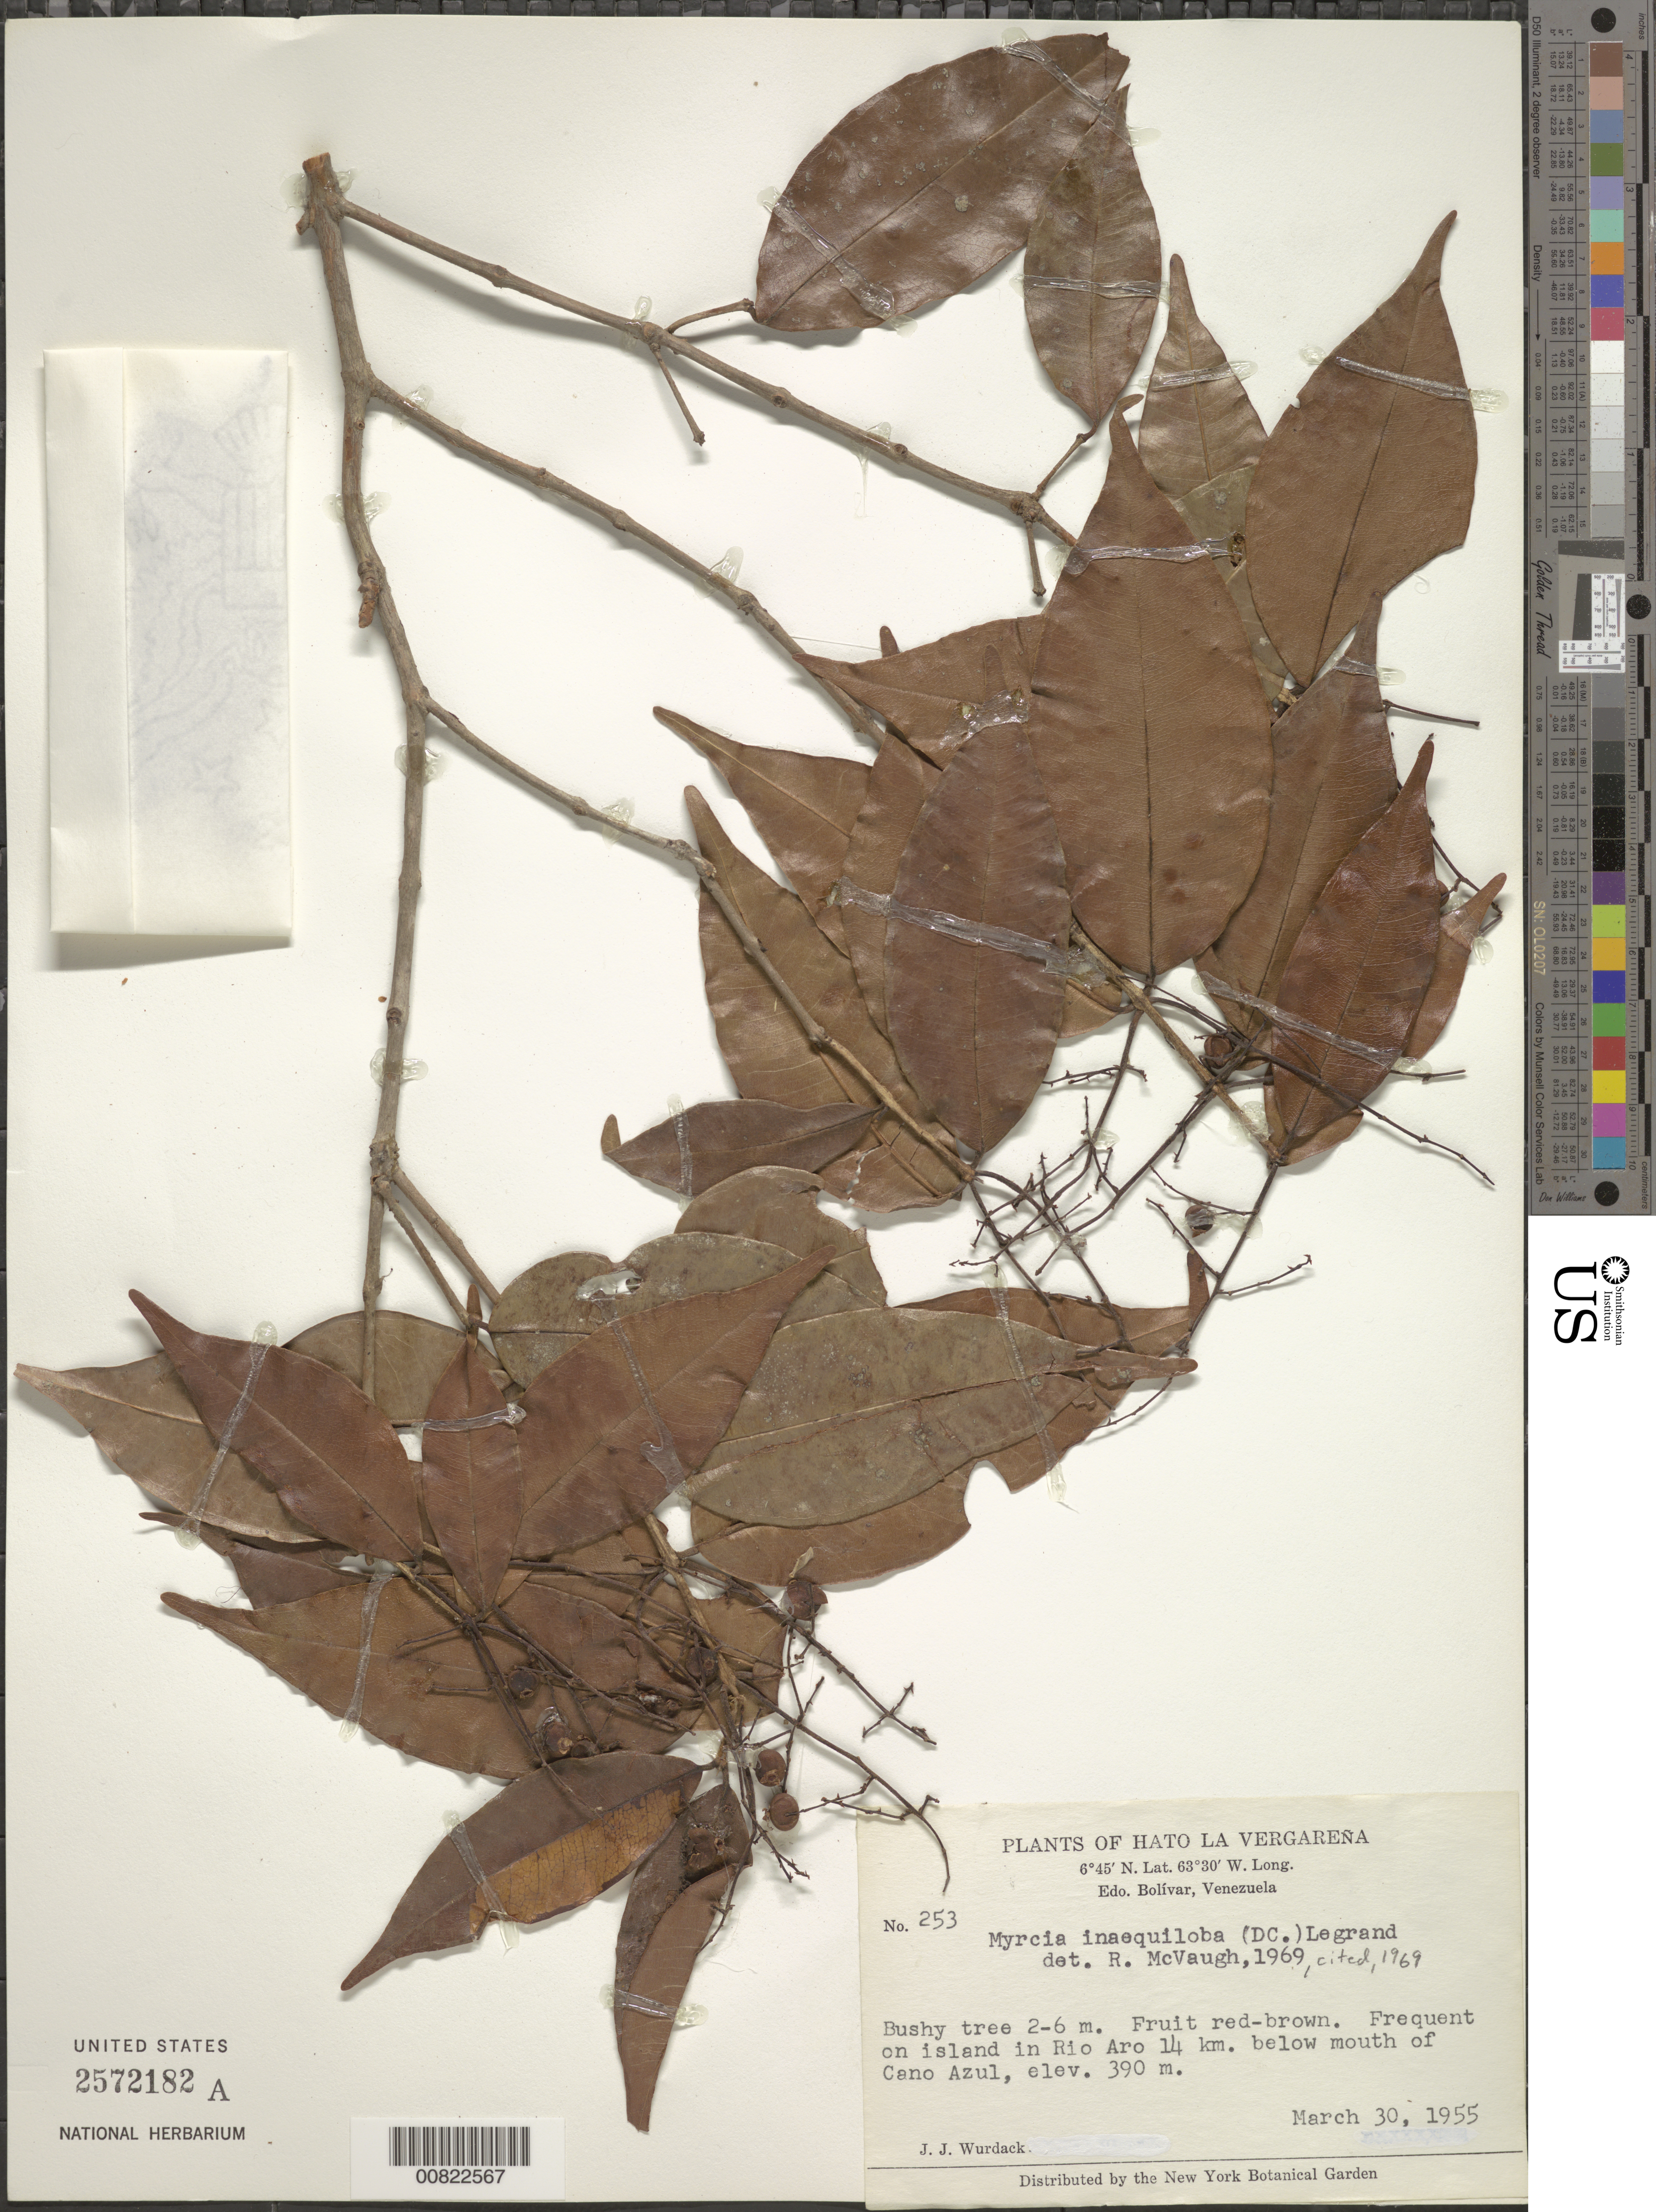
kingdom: Plantae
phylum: Tracheophyta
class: Magnoliopsida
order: Myrtales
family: Myrtaceae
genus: Myrcia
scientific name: Myrcia inaequiloba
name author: (DC.) D. Legrand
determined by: McVaugh, R.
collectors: J. J. Wurdack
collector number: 253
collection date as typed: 30-Mar-55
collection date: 1955-03-30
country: Venezuela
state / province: Bolívar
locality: Hato La Vergareña, Río Aro, 14 km below mouth of Caño Azul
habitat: Island in river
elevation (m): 390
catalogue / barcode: US 2572182A